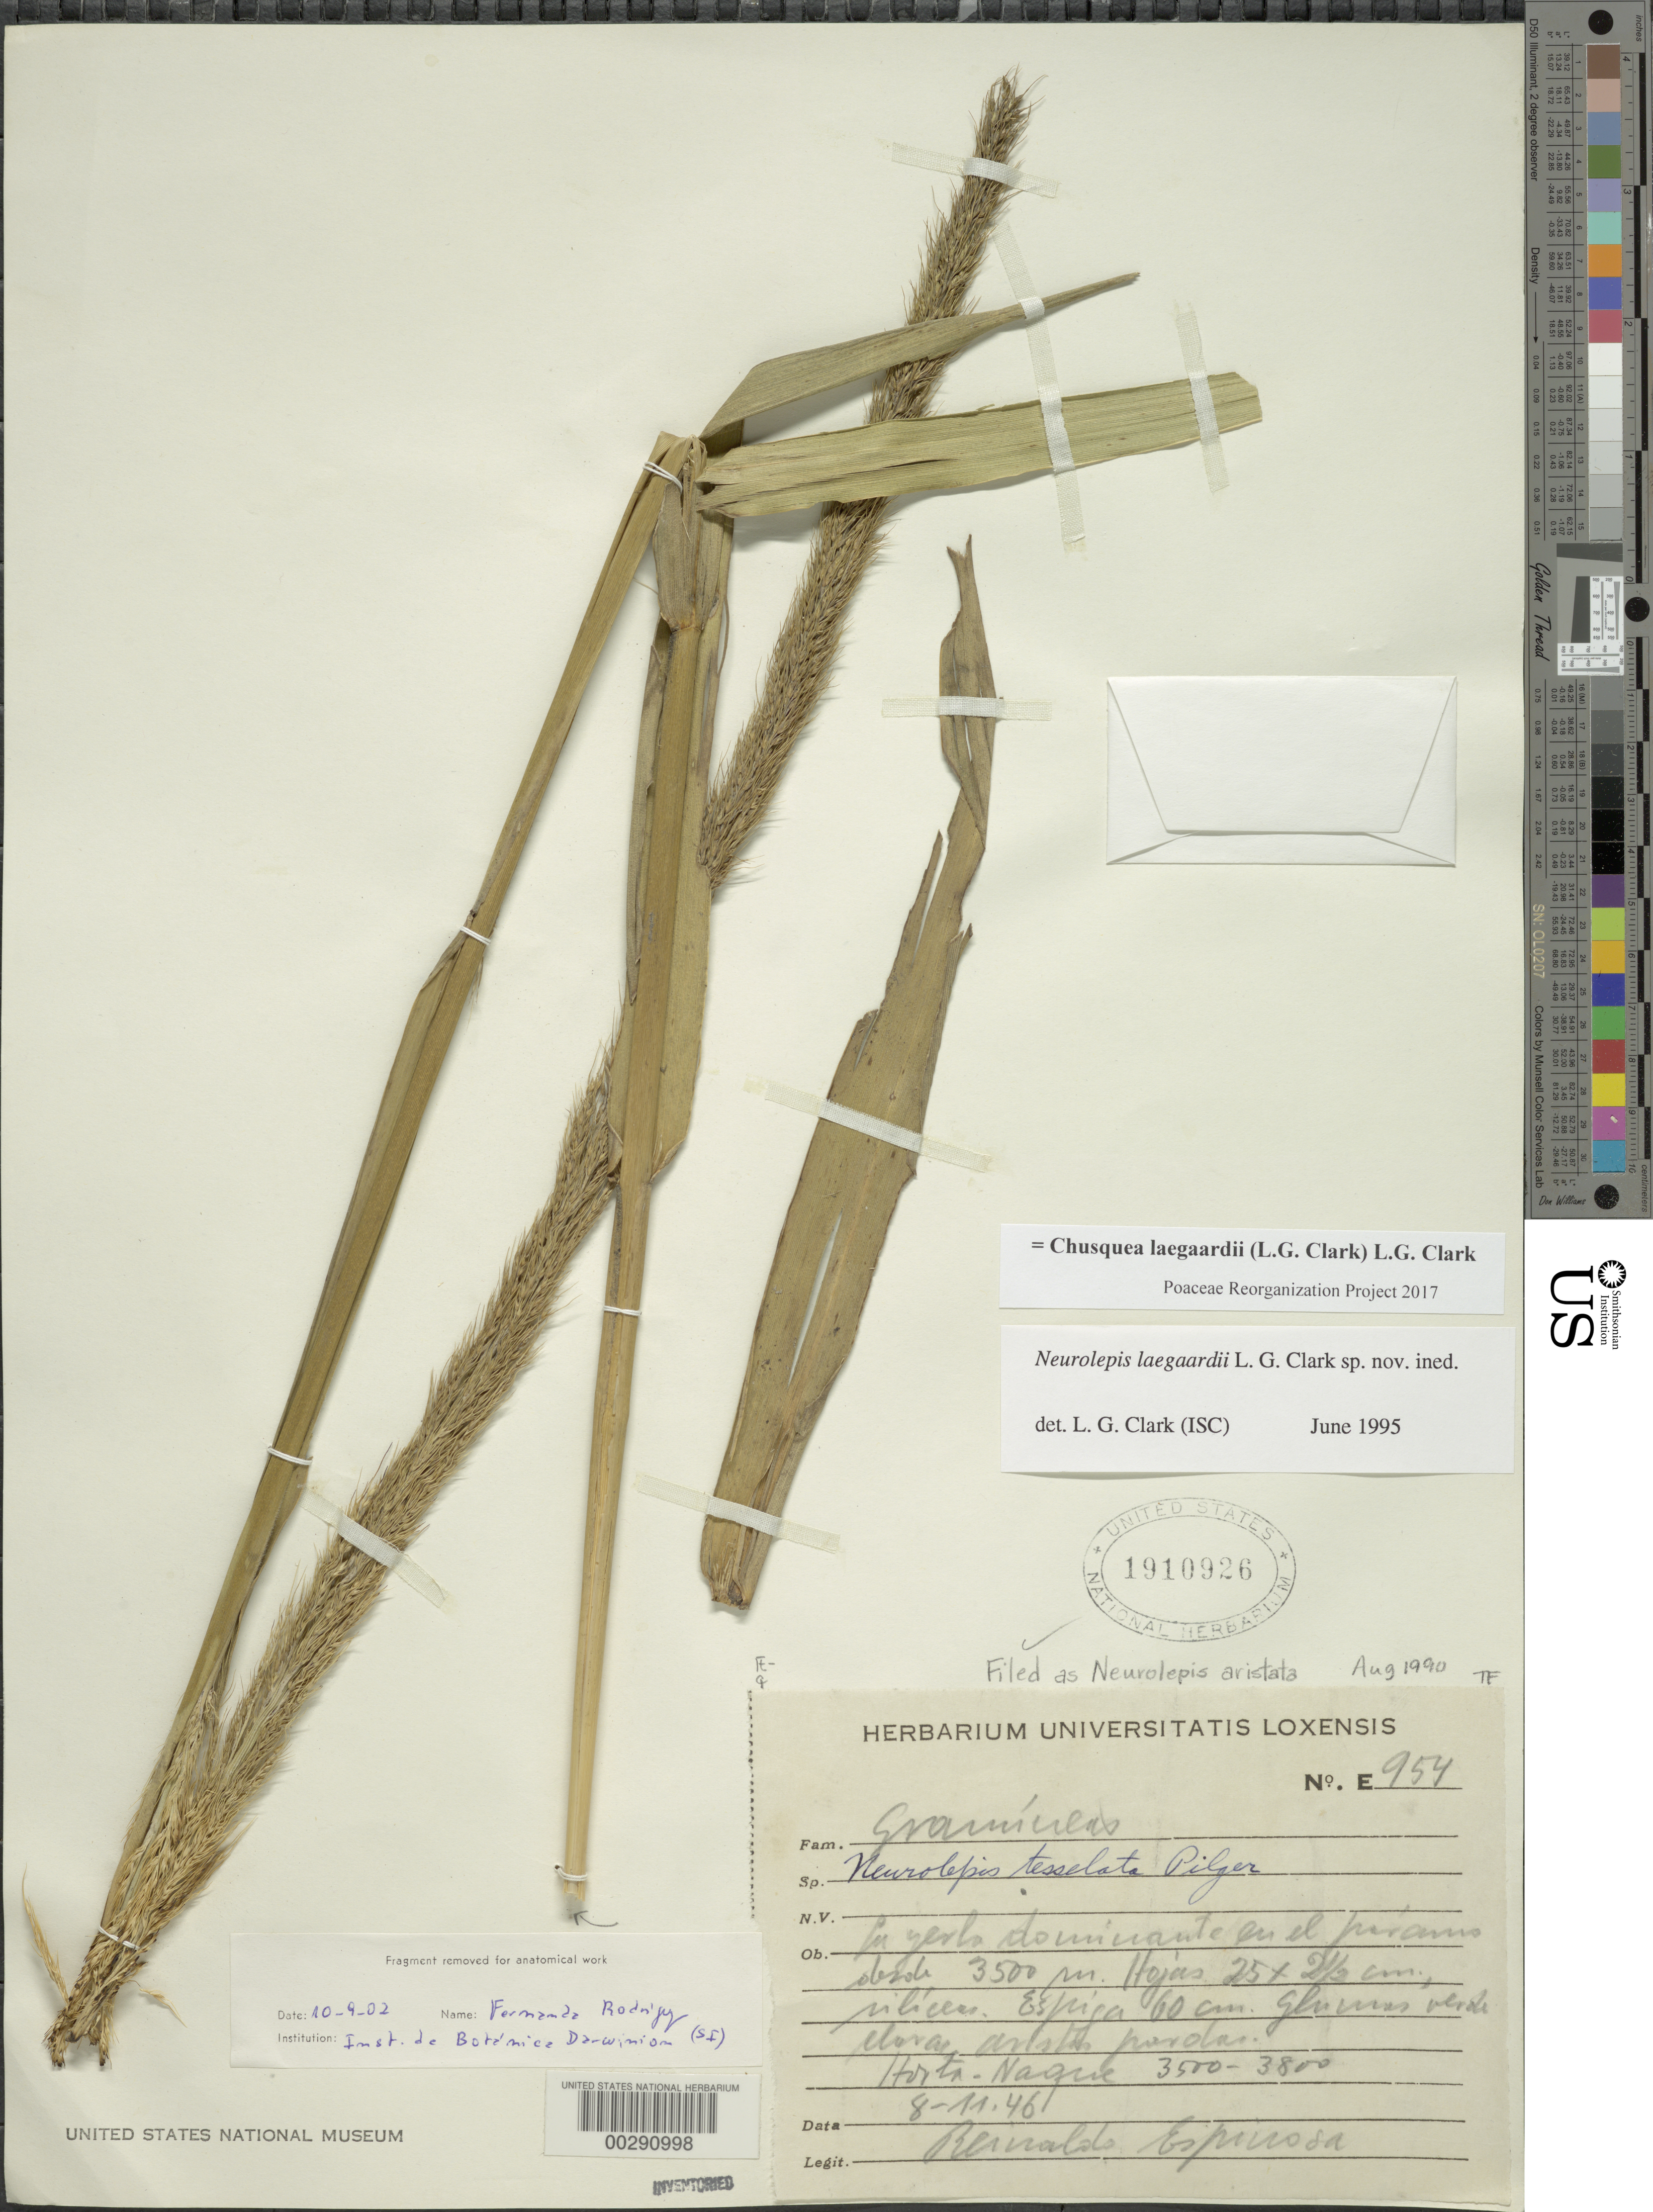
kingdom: Plantae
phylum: Tracheophyta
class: Liliopsida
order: Poales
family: Poaceae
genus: Chusquea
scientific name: Chusquea laegaardii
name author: (L.G. Clark) L.G. Clark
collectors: R. Espinosa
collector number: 954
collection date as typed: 11 Aug 1946 or 08 Aug 1946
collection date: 1946-08-08 or 1946-08-11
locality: Horta - naque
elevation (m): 3000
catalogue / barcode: US 1910926